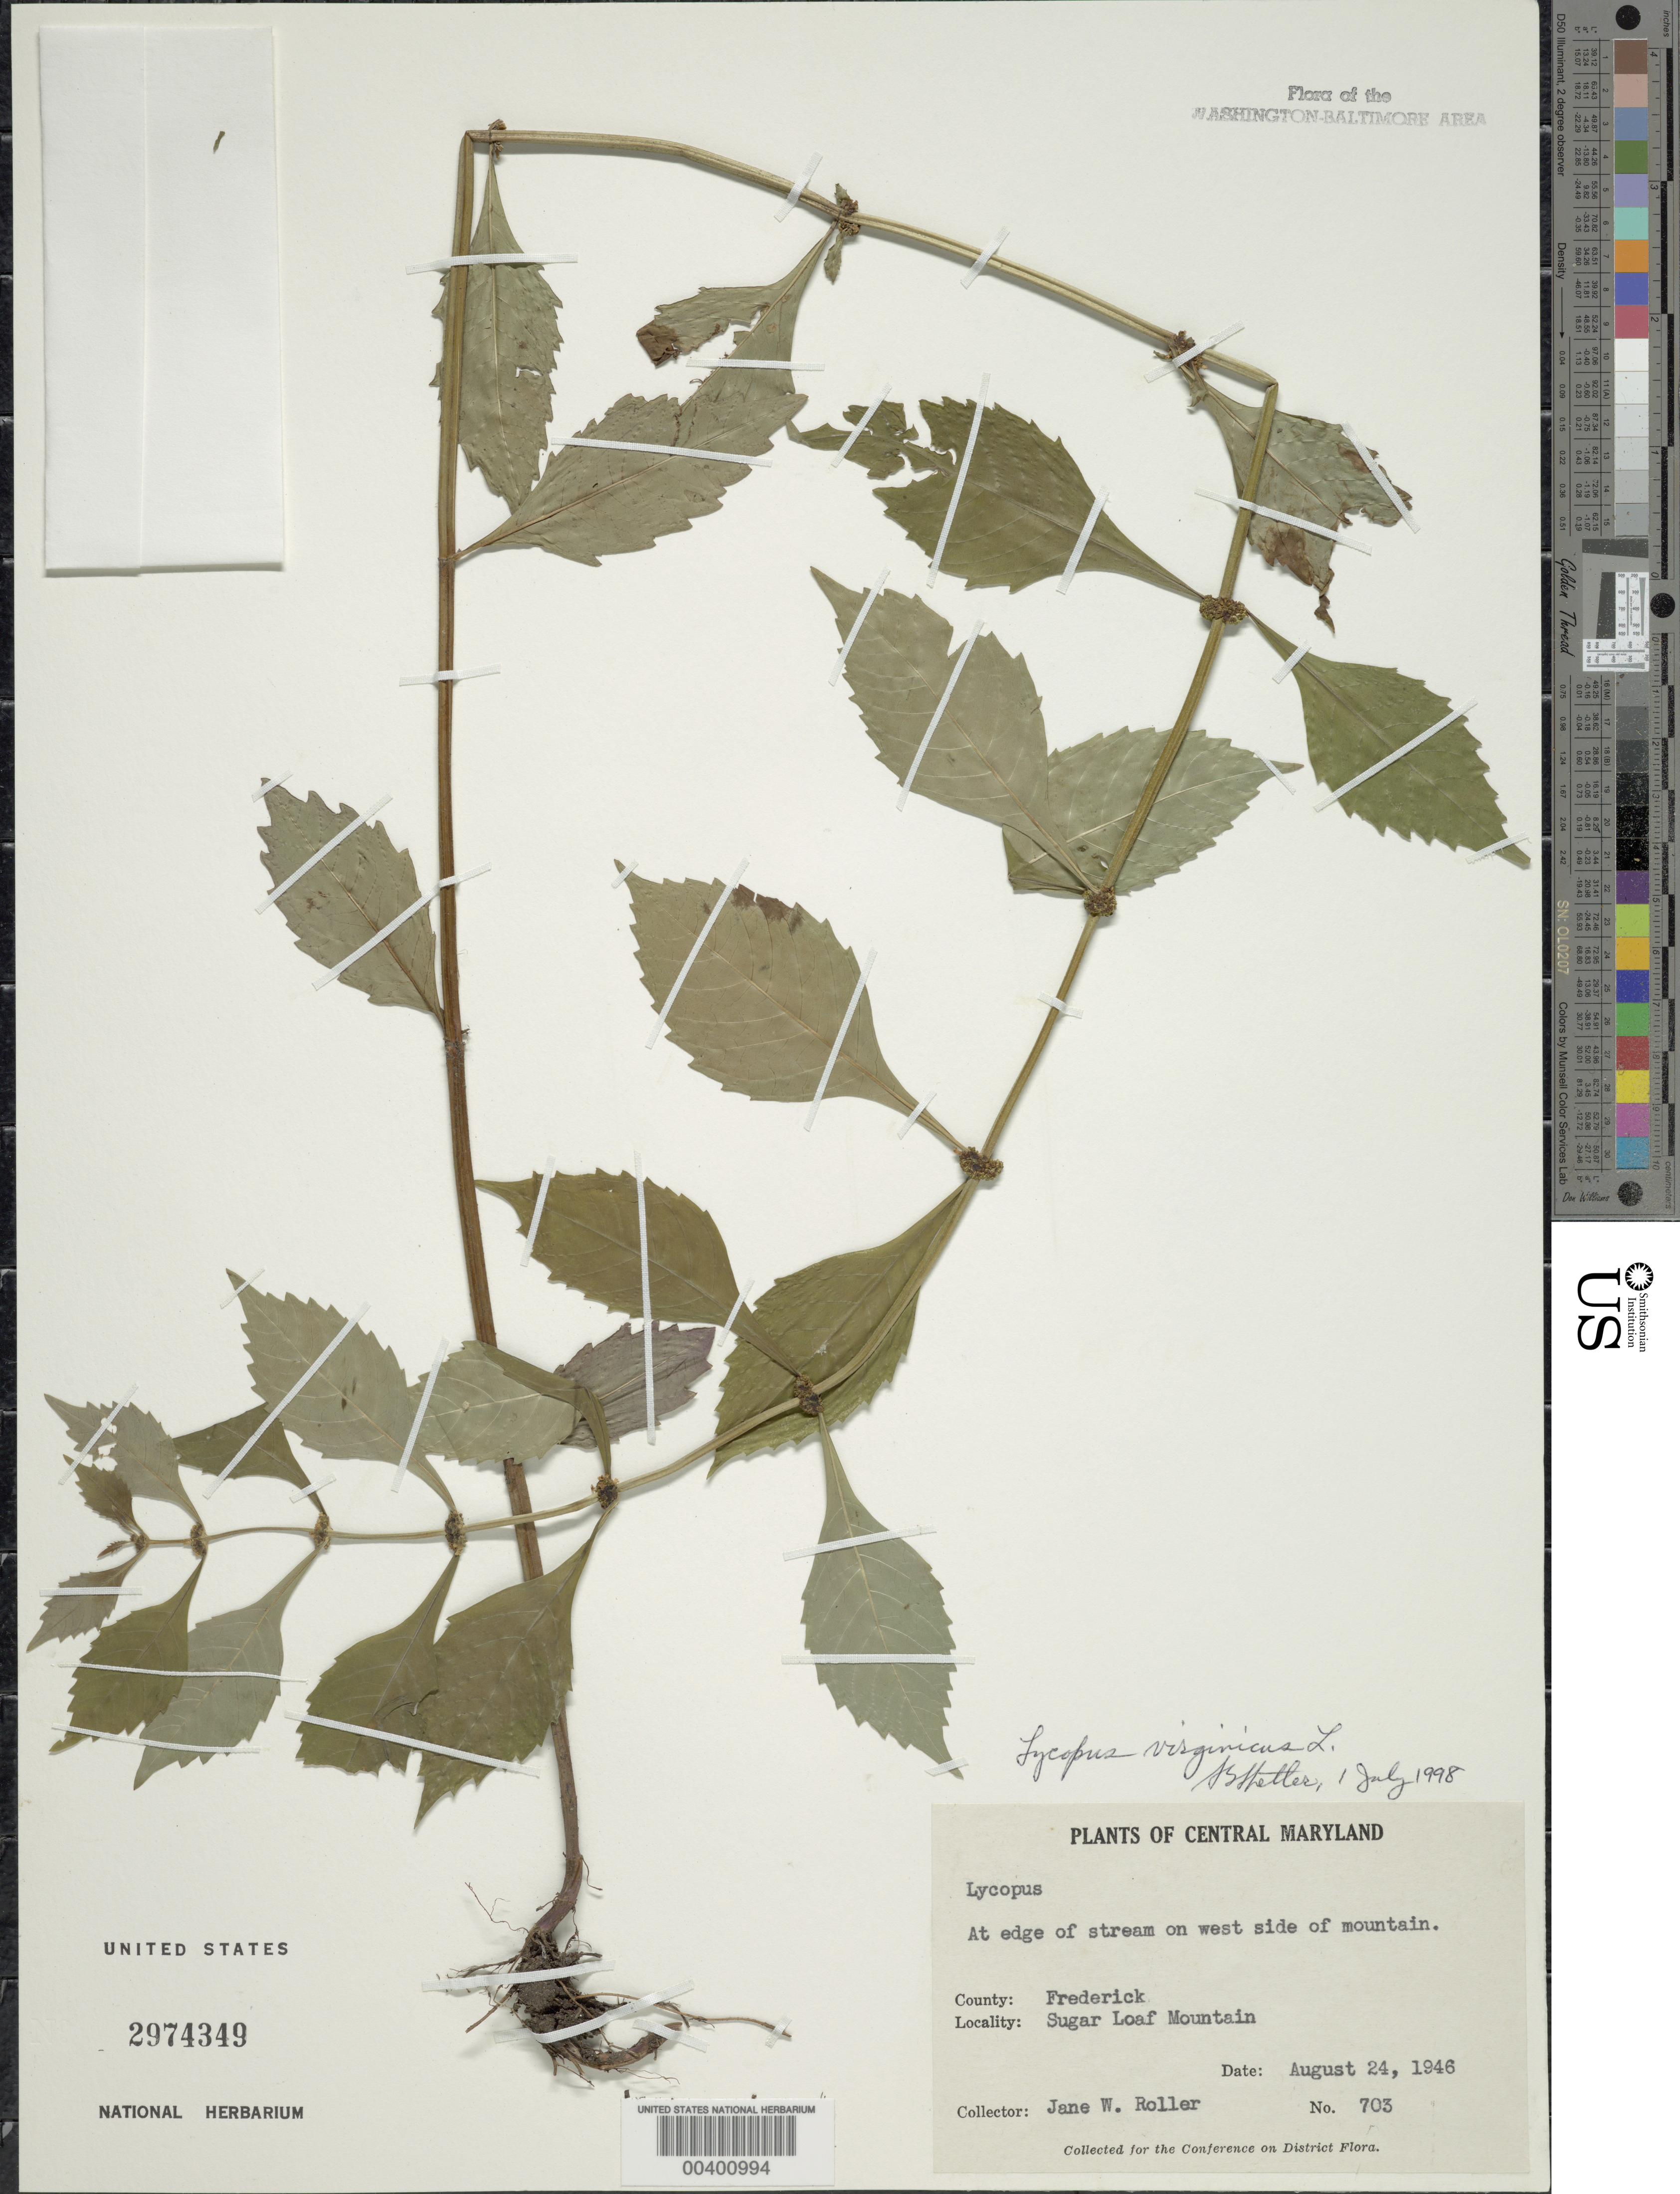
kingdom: Plantae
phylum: Tracheophyta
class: Magnoliopsida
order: Lamiales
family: Lamiaceae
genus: Lycopus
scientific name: Lycopus virginicus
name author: L.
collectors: J. W. Roller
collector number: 703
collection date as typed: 24 Aug 1946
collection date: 1946-08-24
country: United States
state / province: Maryland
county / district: Frederick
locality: Sugar Loaf Mt.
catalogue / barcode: US 2974349